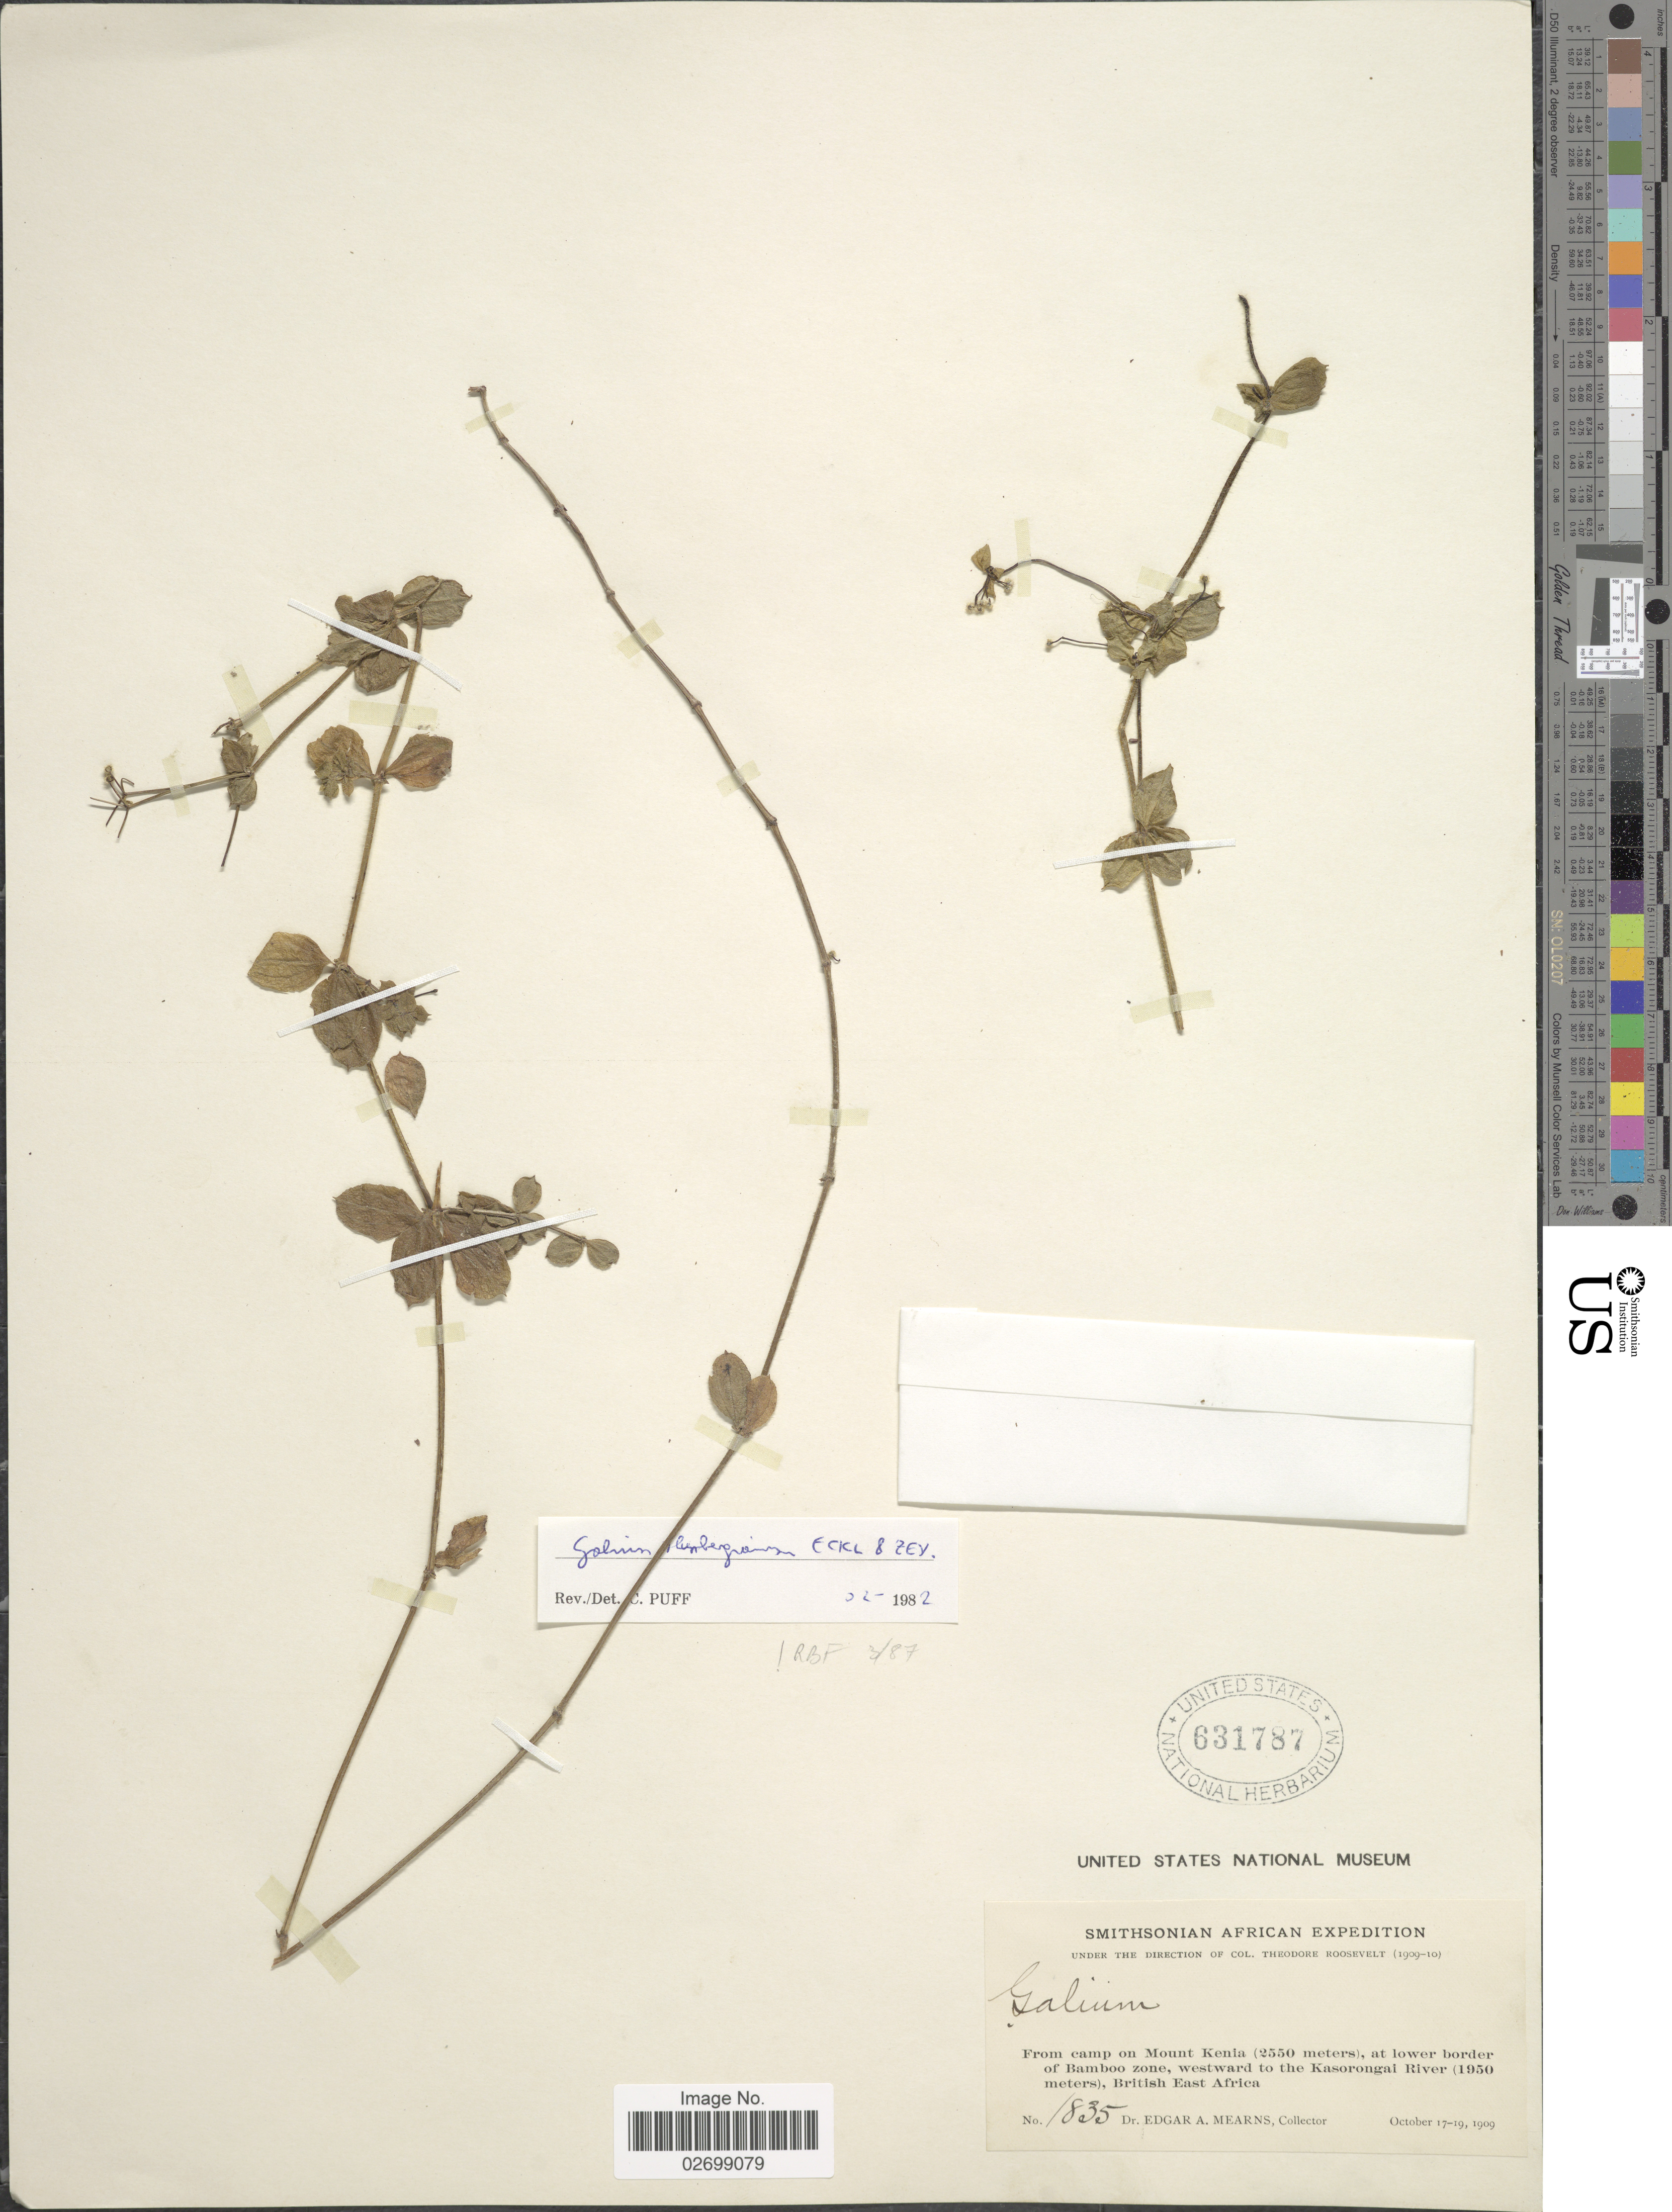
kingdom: Plantae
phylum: Tracheophyta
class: Magnoliopsida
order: Gentianales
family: Rubiaceae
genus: Galium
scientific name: Galium thunbergianum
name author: Eckl. & Zeyh.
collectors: E. A. Mearns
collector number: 1835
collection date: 1909-10-17/1909-10-19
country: Kenya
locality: From camp on Mount Kenia, at lower border of Bamboo zone, westward to the Kasorongai River, British East Africa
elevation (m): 1950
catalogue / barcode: US 631787